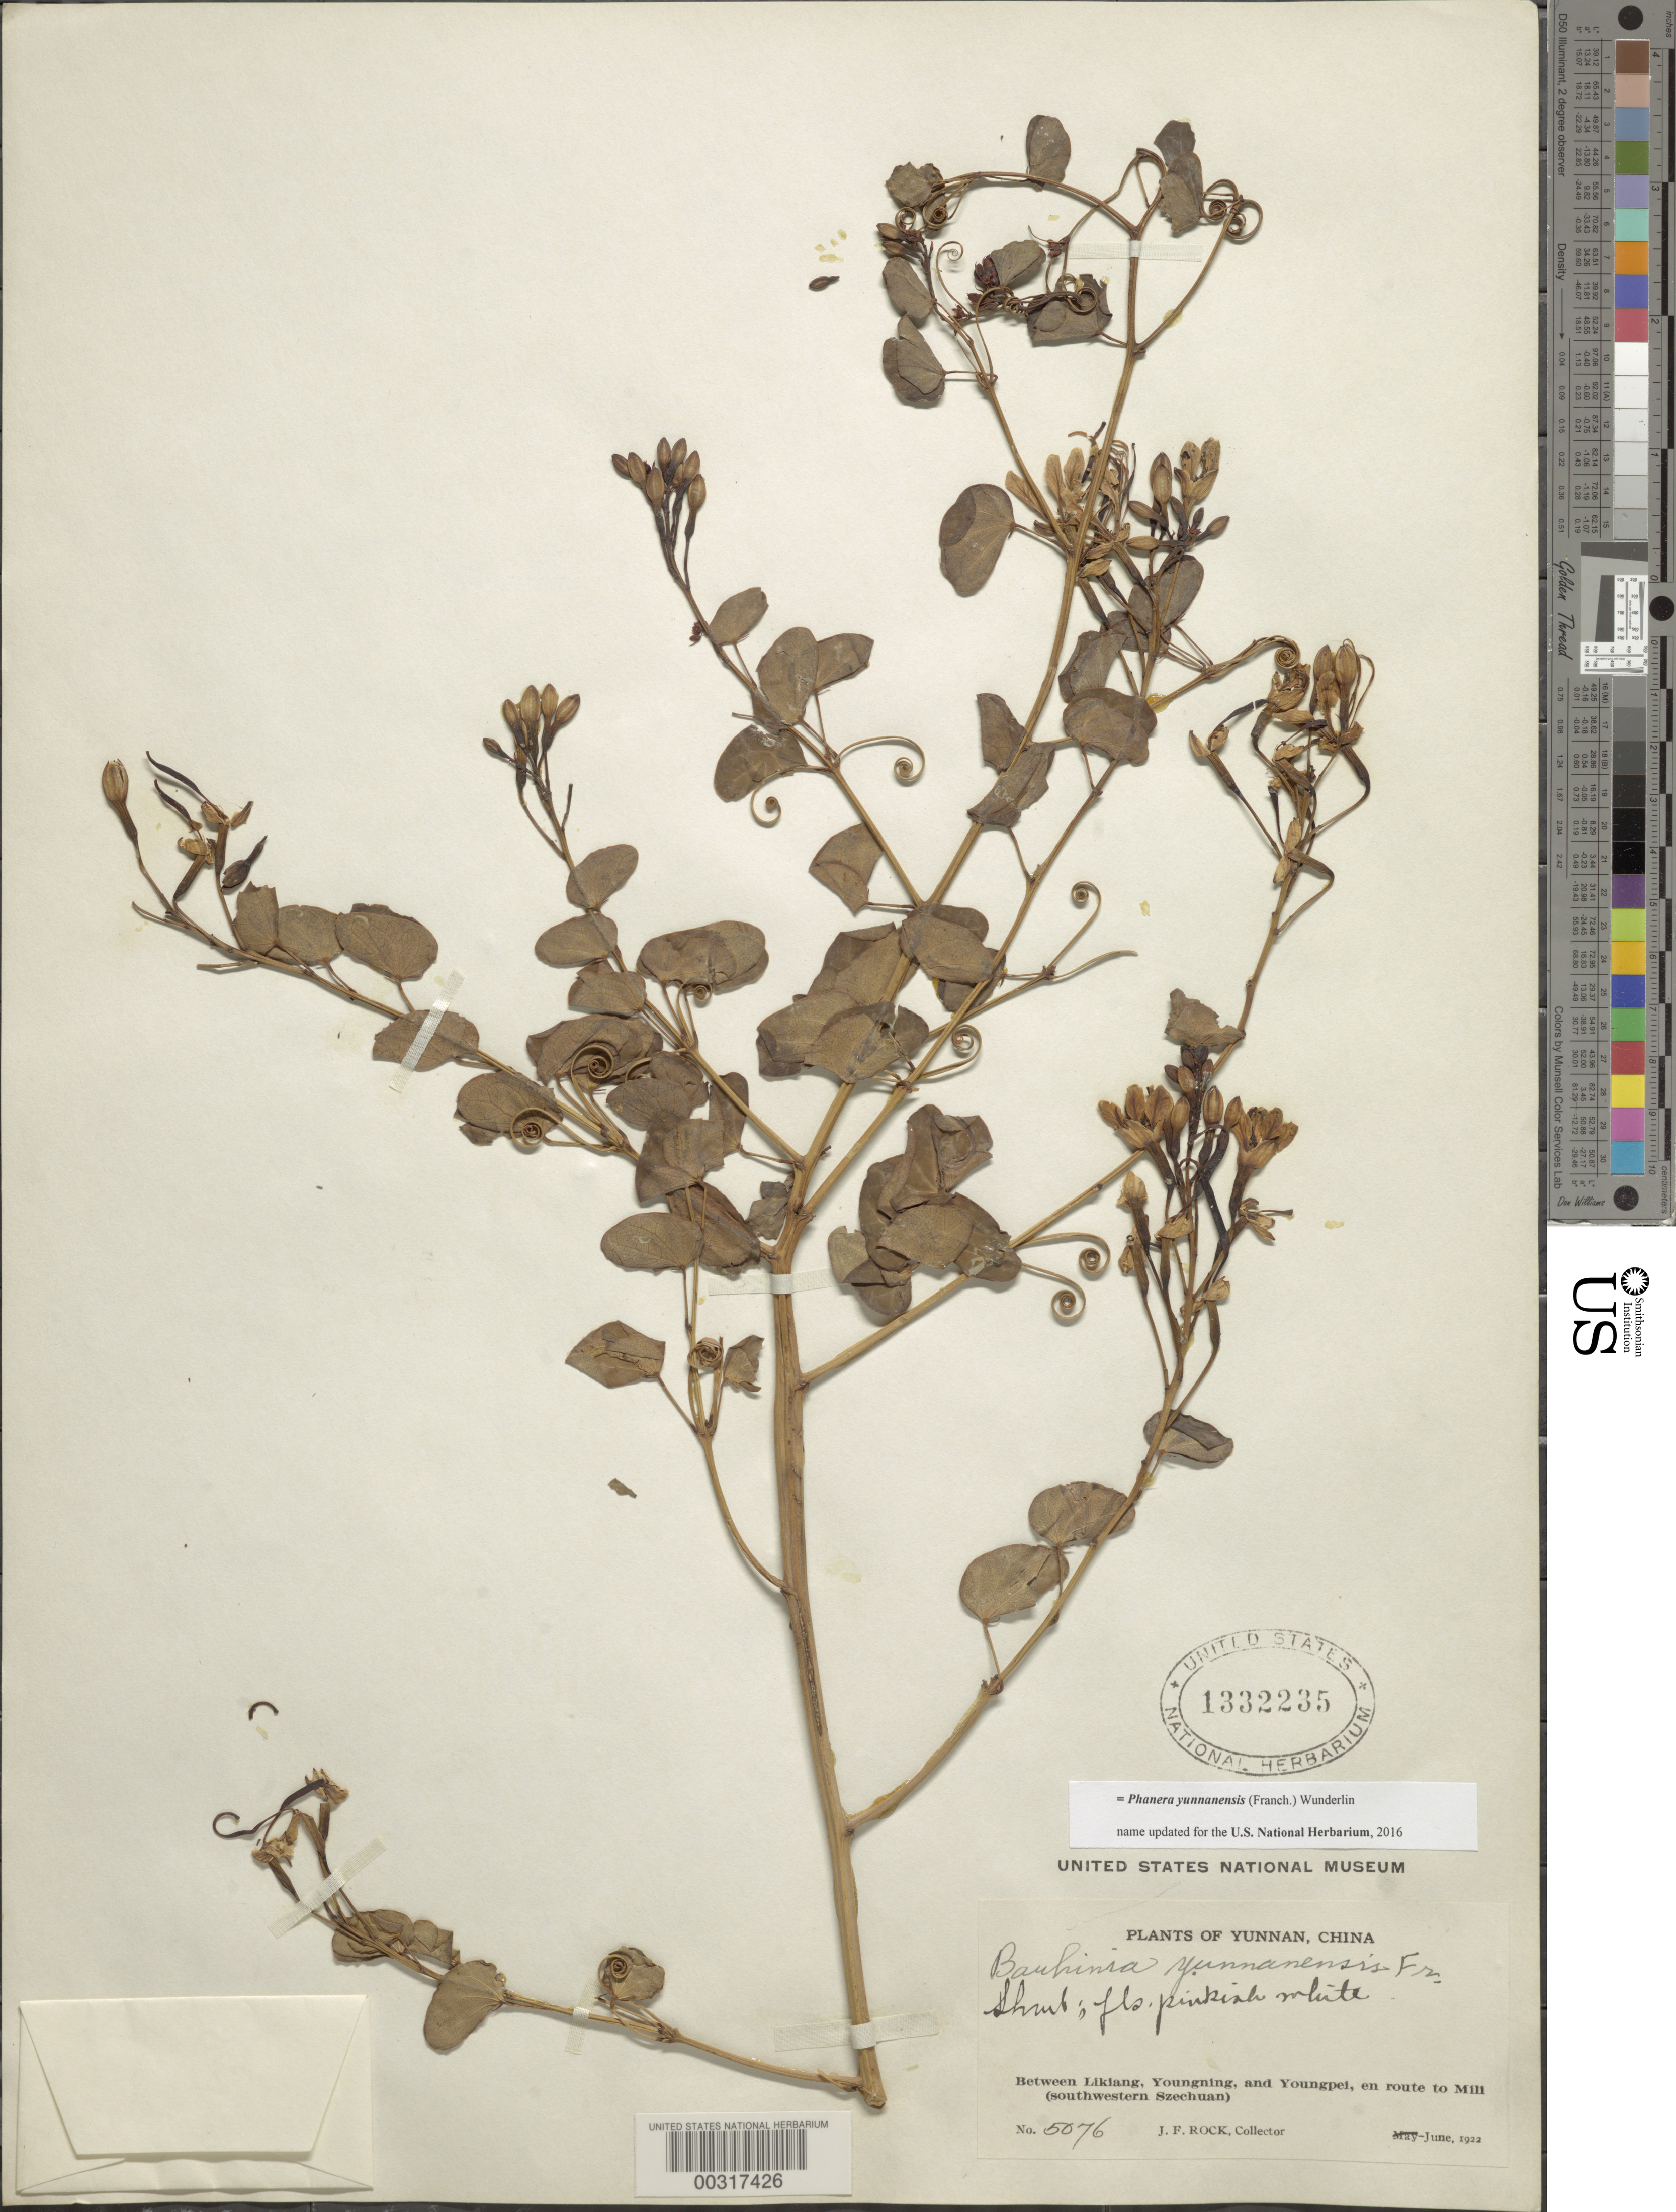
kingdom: Plantae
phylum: Tracheophyta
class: Magnoliopsida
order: Fabales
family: Fabaceae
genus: Phanera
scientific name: Phanera yunnanensis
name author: (Franch.) Wunderlin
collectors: J. F. Rock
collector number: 5076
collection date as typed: Jun 1922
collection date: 1922-06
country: China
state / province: Yunnan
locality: Between likiang, youngning and youngpei, en route to mili (sw szechwan)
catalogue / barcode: US 1332235